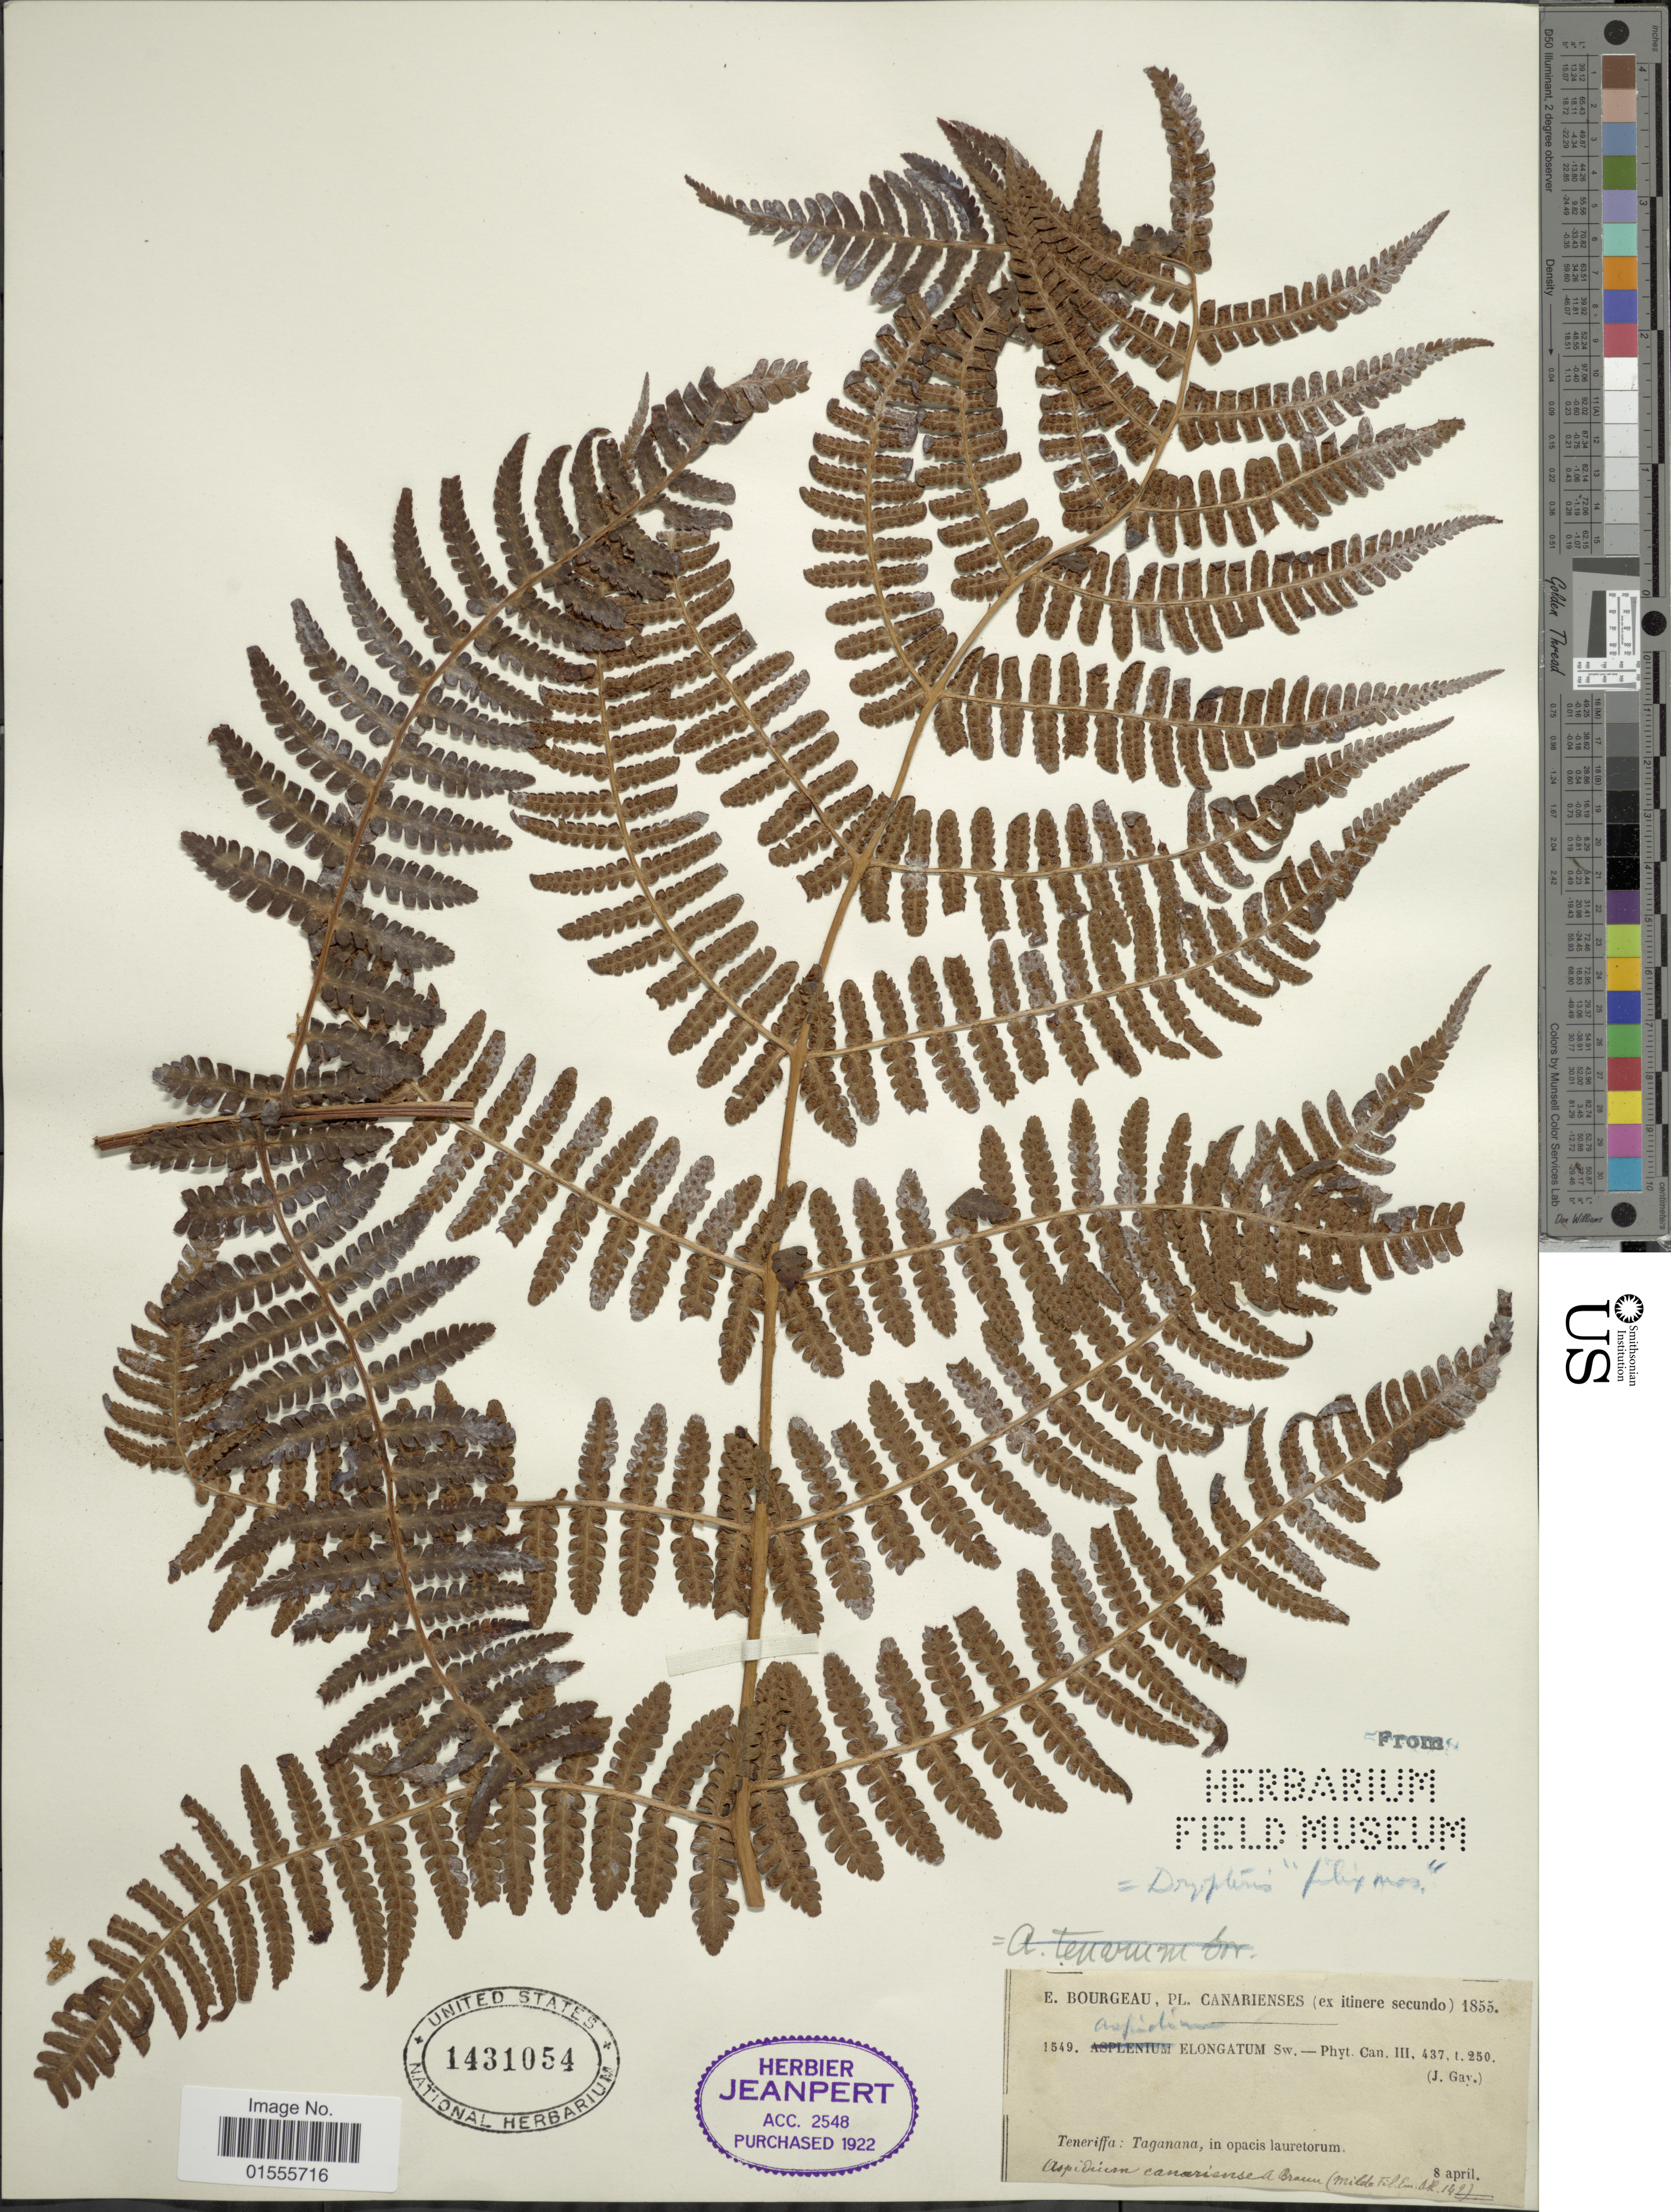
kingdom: Plantae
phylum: Tracheophyta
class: Polypodiopsida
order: Polypodiales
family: Dryopteridaceae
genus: Dryopteris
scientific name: Dryopteris oligodonta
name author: (Desv.) Pic. Serm.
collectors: E. Bourgeau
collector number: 1549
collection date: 1855-04-08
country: Spain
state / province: Canarias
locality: Teneriffa: Taganana, in opacis lauretorum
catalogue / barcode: US 1431054